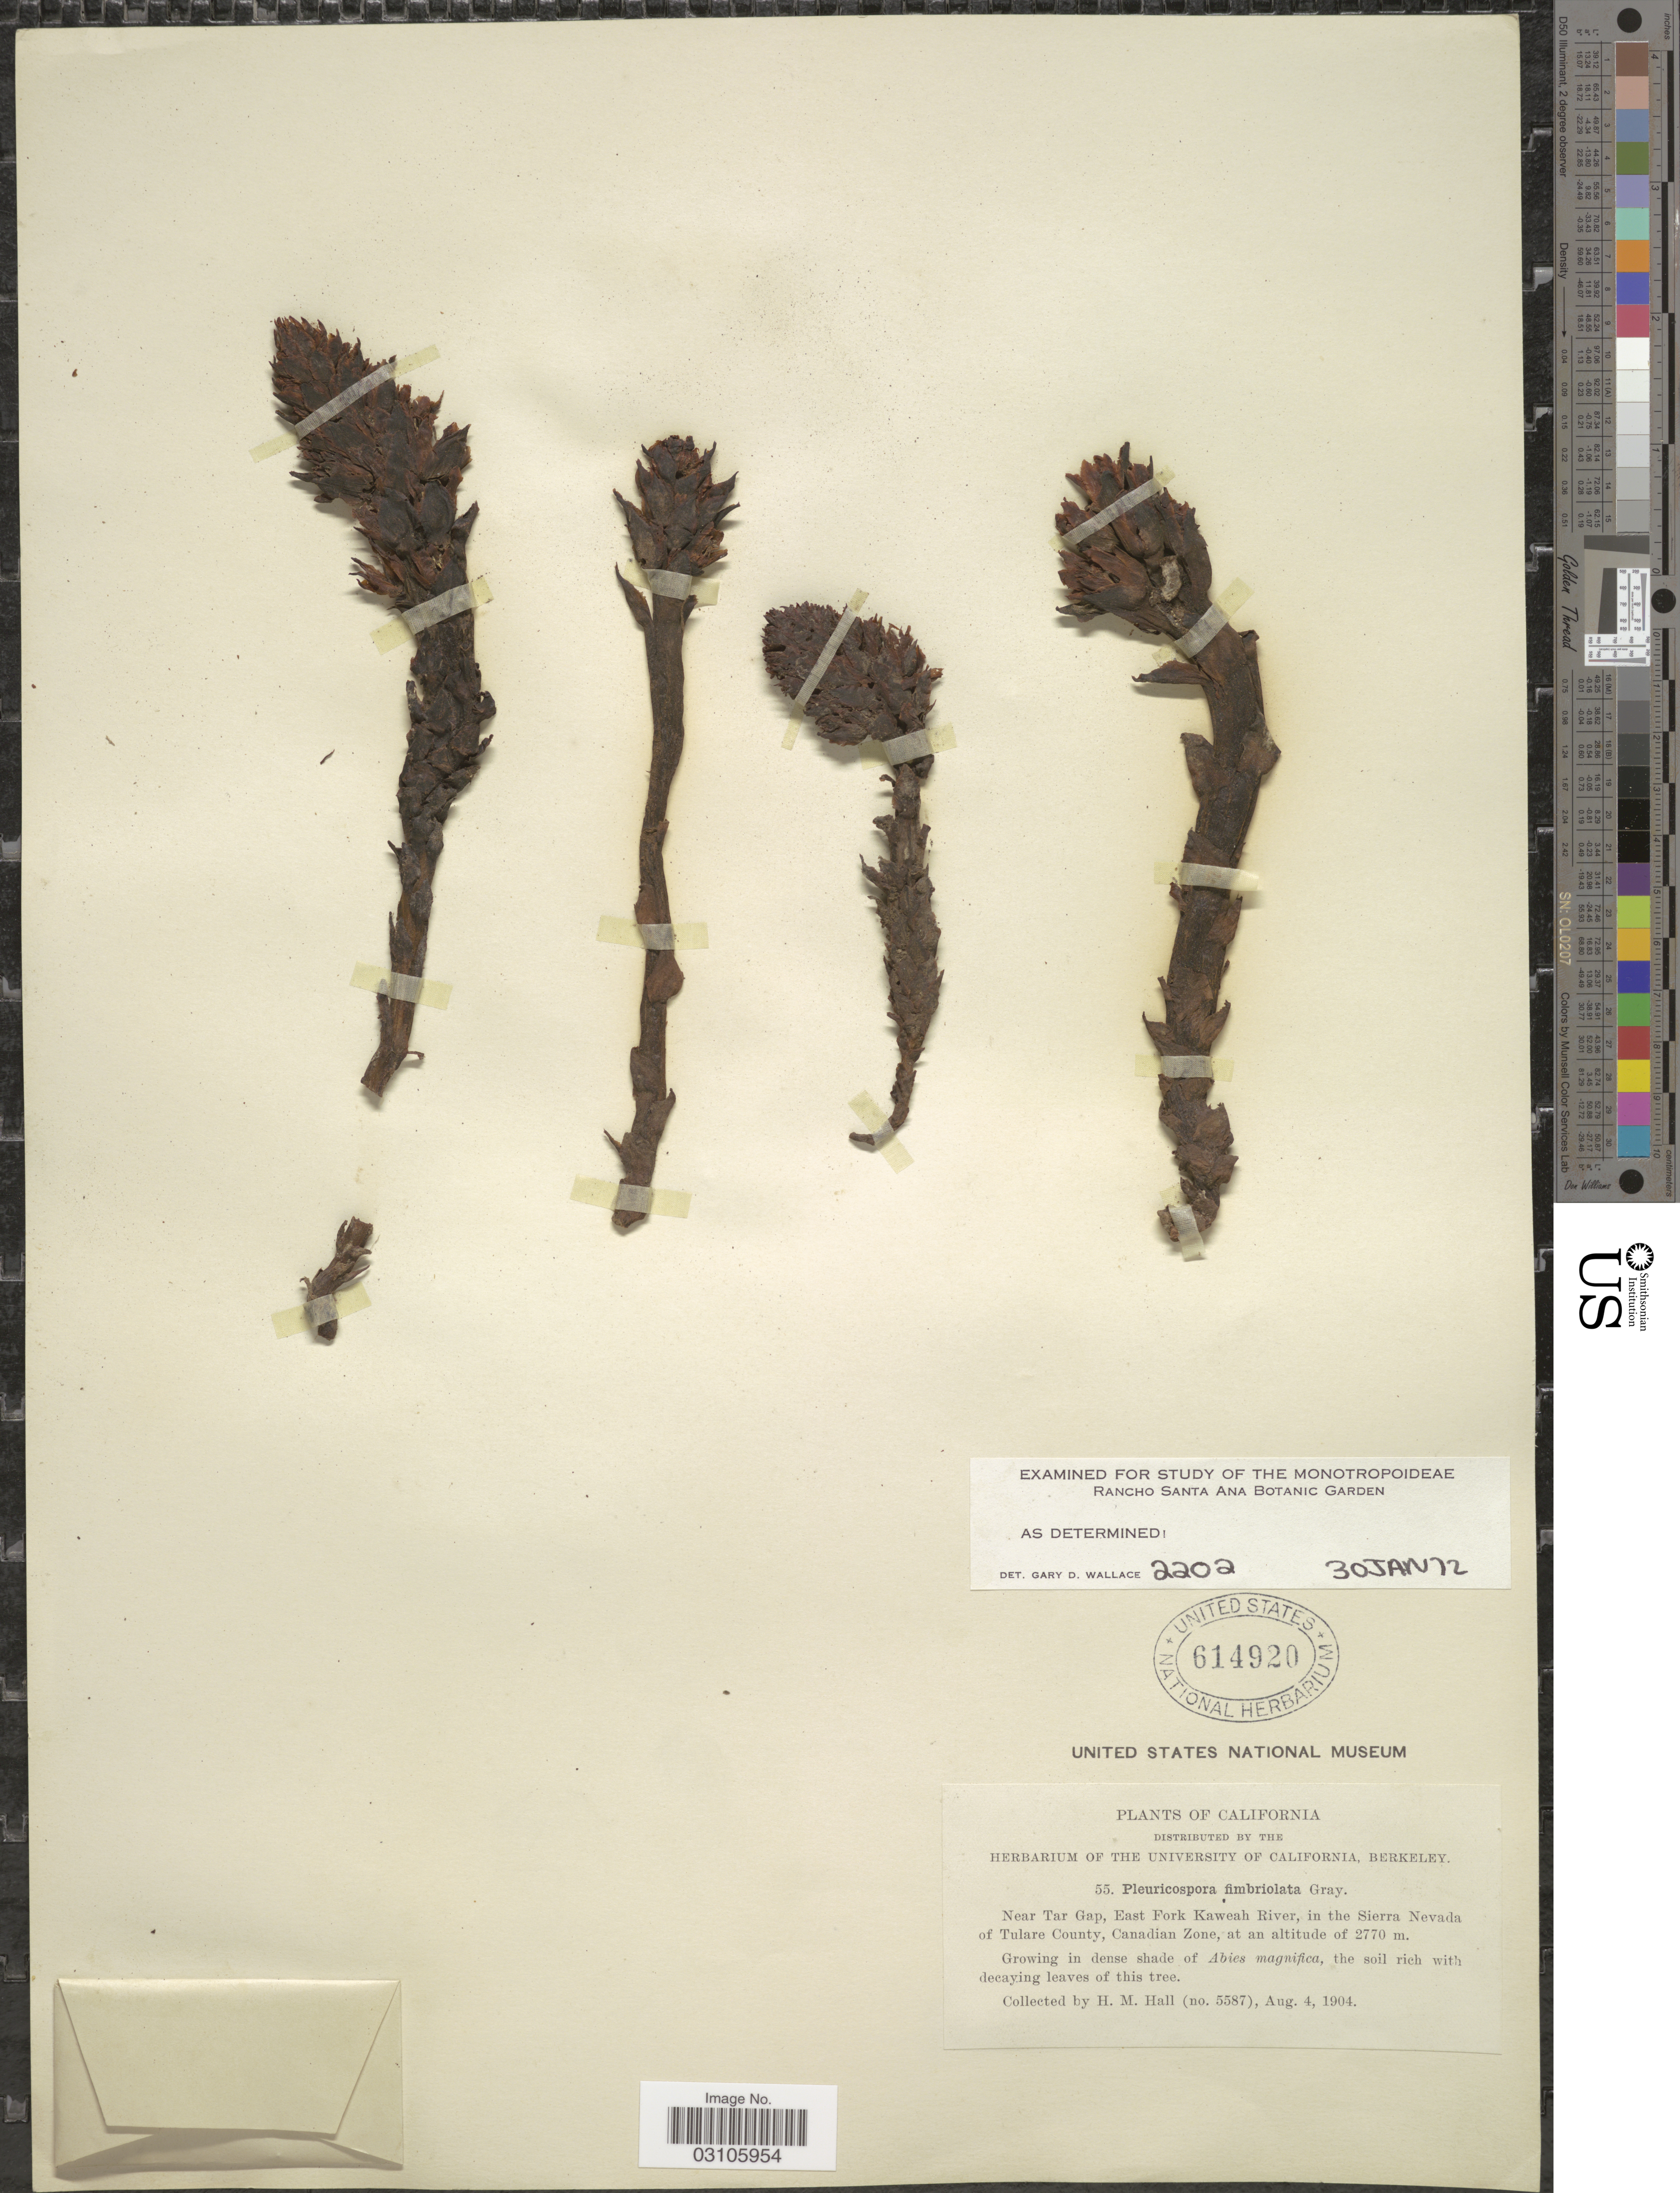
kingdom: Plantae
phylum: Tracheophyta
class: Magnoliopsida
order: Ericales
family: Ericaceae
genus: Pleuricospora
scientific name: Pleuricospora sp.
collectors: H. M. Hall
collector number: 5587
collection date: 1904-08-04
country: United States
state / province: California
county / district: Tulare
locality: Near Tar Gap, East Fork Kaweah River, in the Sierra Nevada of Tulare County, Canadian Zone.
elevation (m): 2770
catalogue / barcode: US 614920